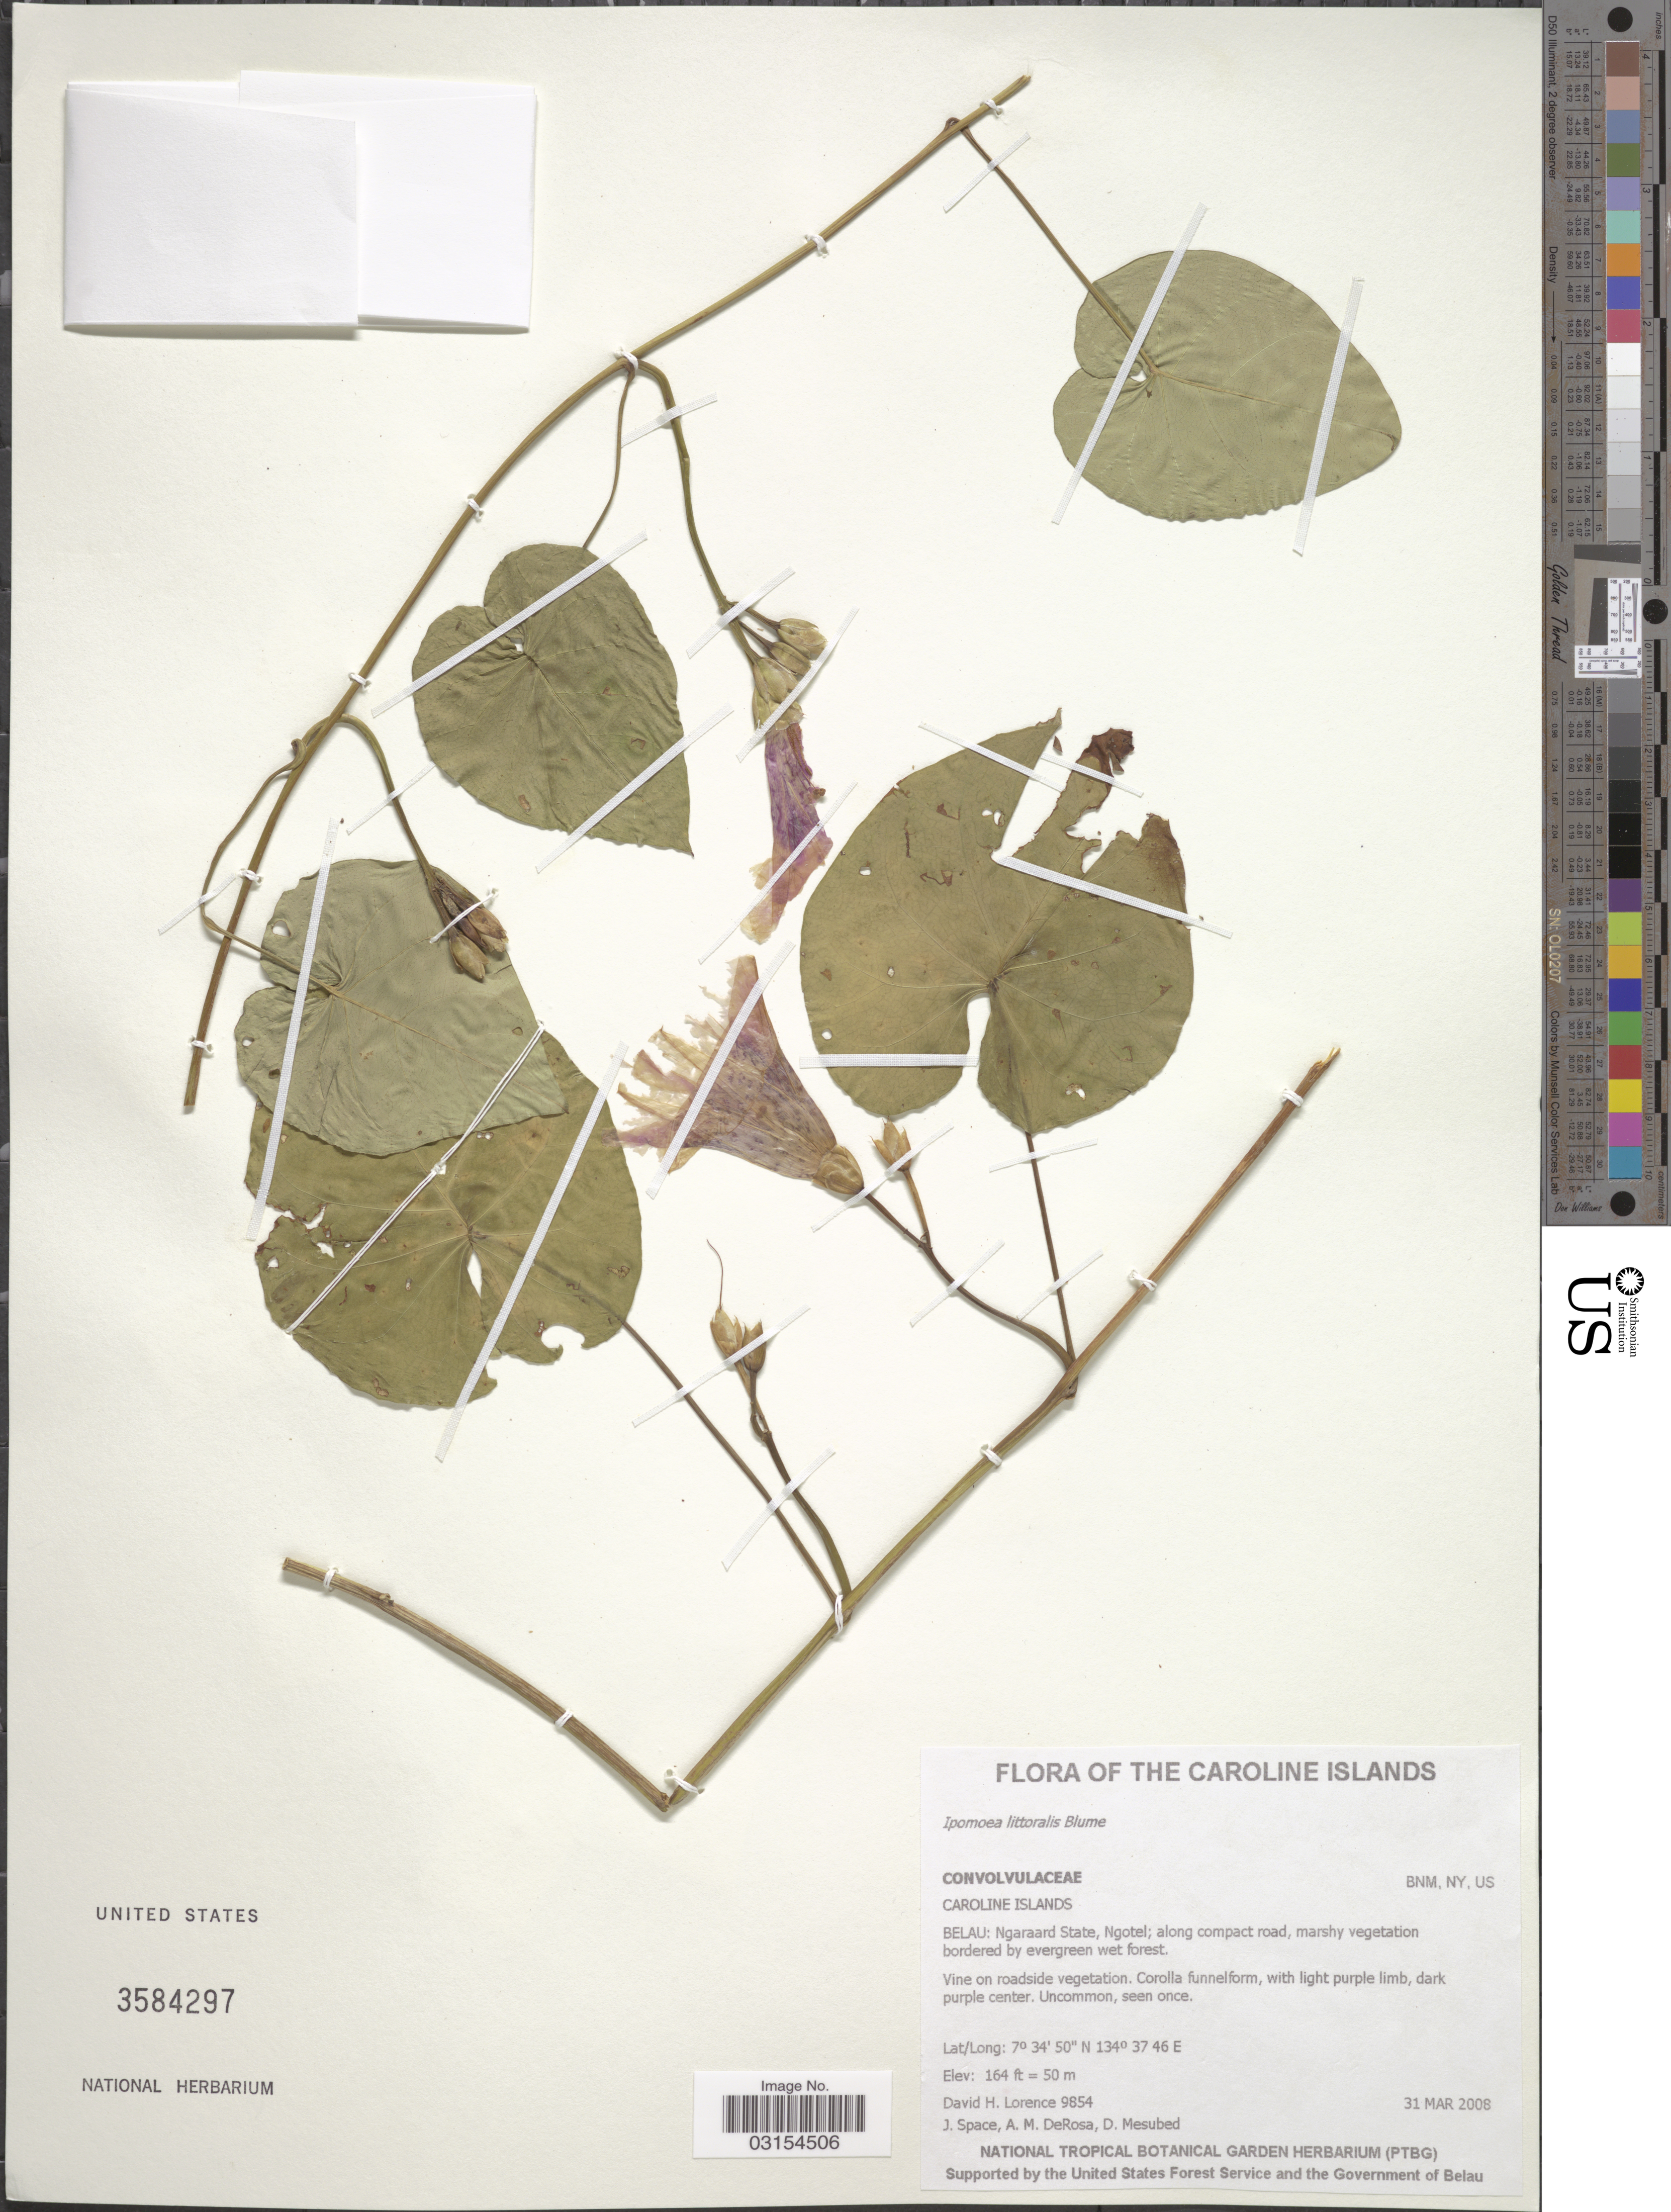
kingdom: Plantae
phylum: Tracheophyta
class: Magnoliopsida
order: Solanales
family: Convolvulaceae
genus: Ipomoea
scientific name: Ipomoea littoralis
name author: Blume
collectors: D. Lorence, J. Space, A. DeRosa & D. Mesubed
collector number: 9854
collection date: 2008-03-31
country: Palau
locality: Caroline Islands. Ngaraard State, Ngotel; along compact road.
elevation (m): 50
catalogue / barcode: US 3584297